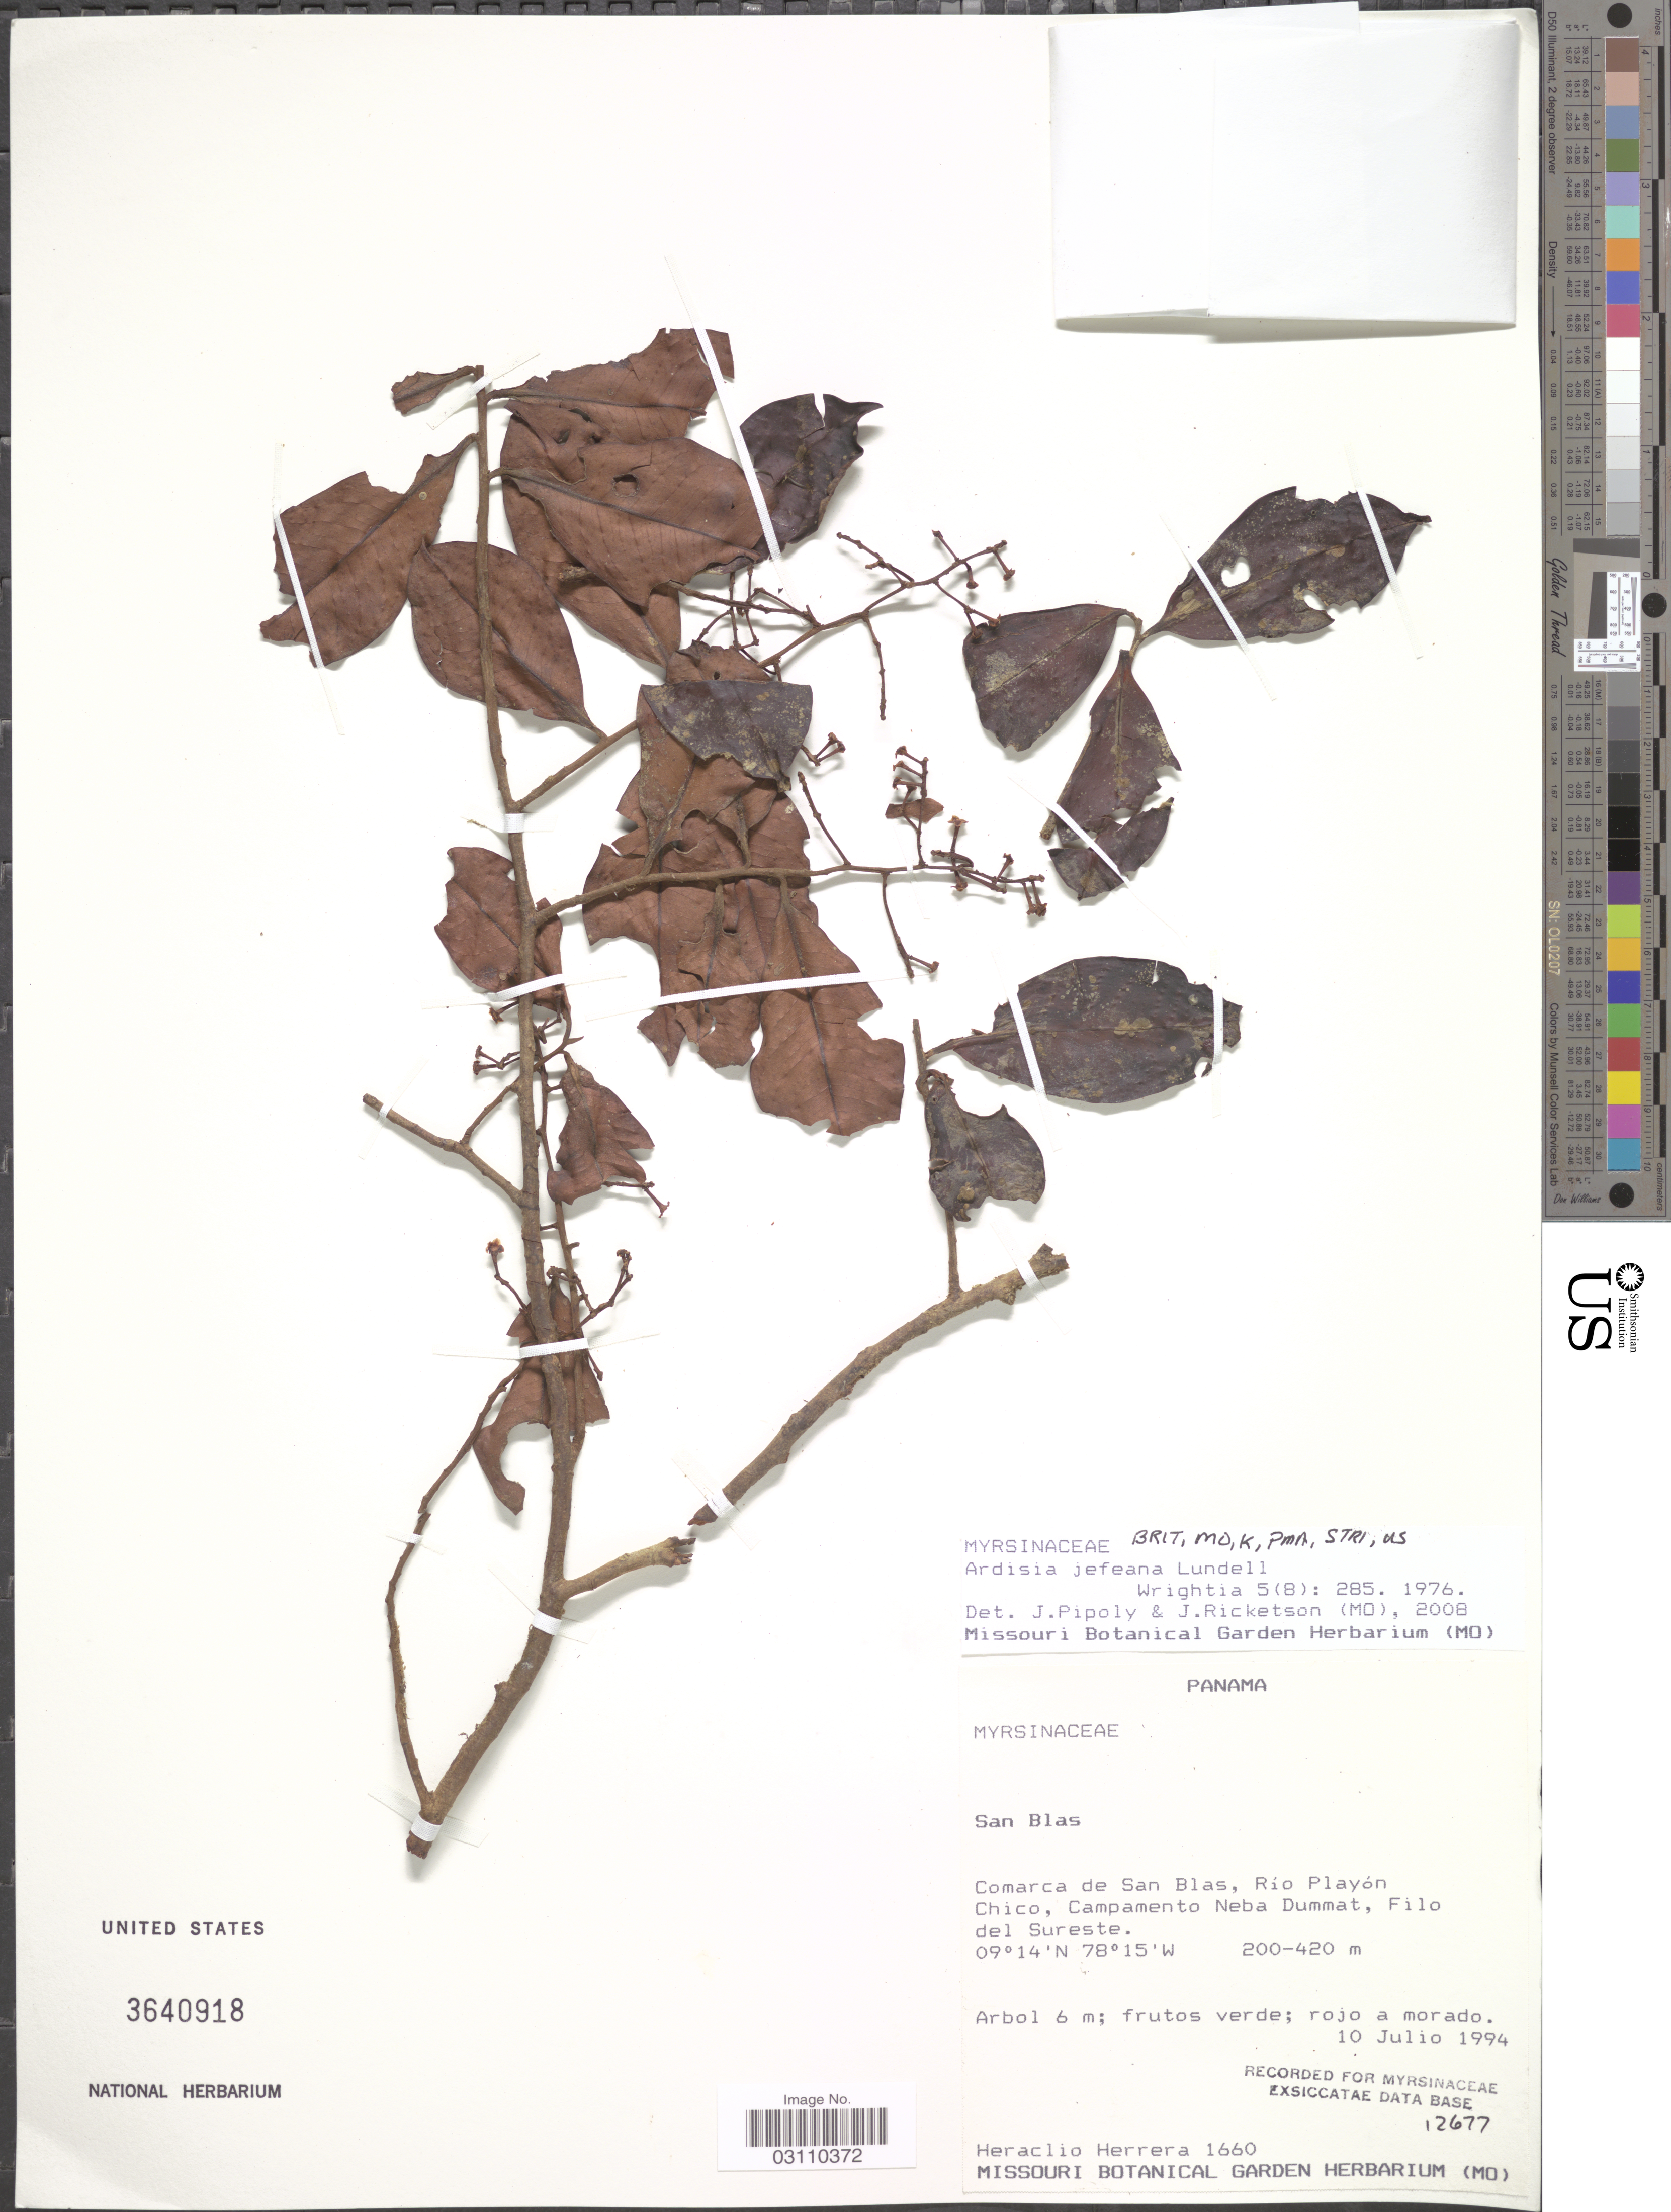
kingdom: Plantae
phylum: Tracheophyta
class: Magnoliopsida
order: Ericales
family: Primulaceae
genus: Ardisia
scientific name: Ardisia jefeana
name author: Lundell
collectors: H. Herrera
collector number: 1660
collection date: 1994-07-10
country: Panama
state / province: Kuna Yala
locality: San Blas, Comarca de San Blas, Río Playón Chico, Campamento Neba Dummat, Filo del Sureste.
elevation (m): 200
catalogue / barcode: US 3640918